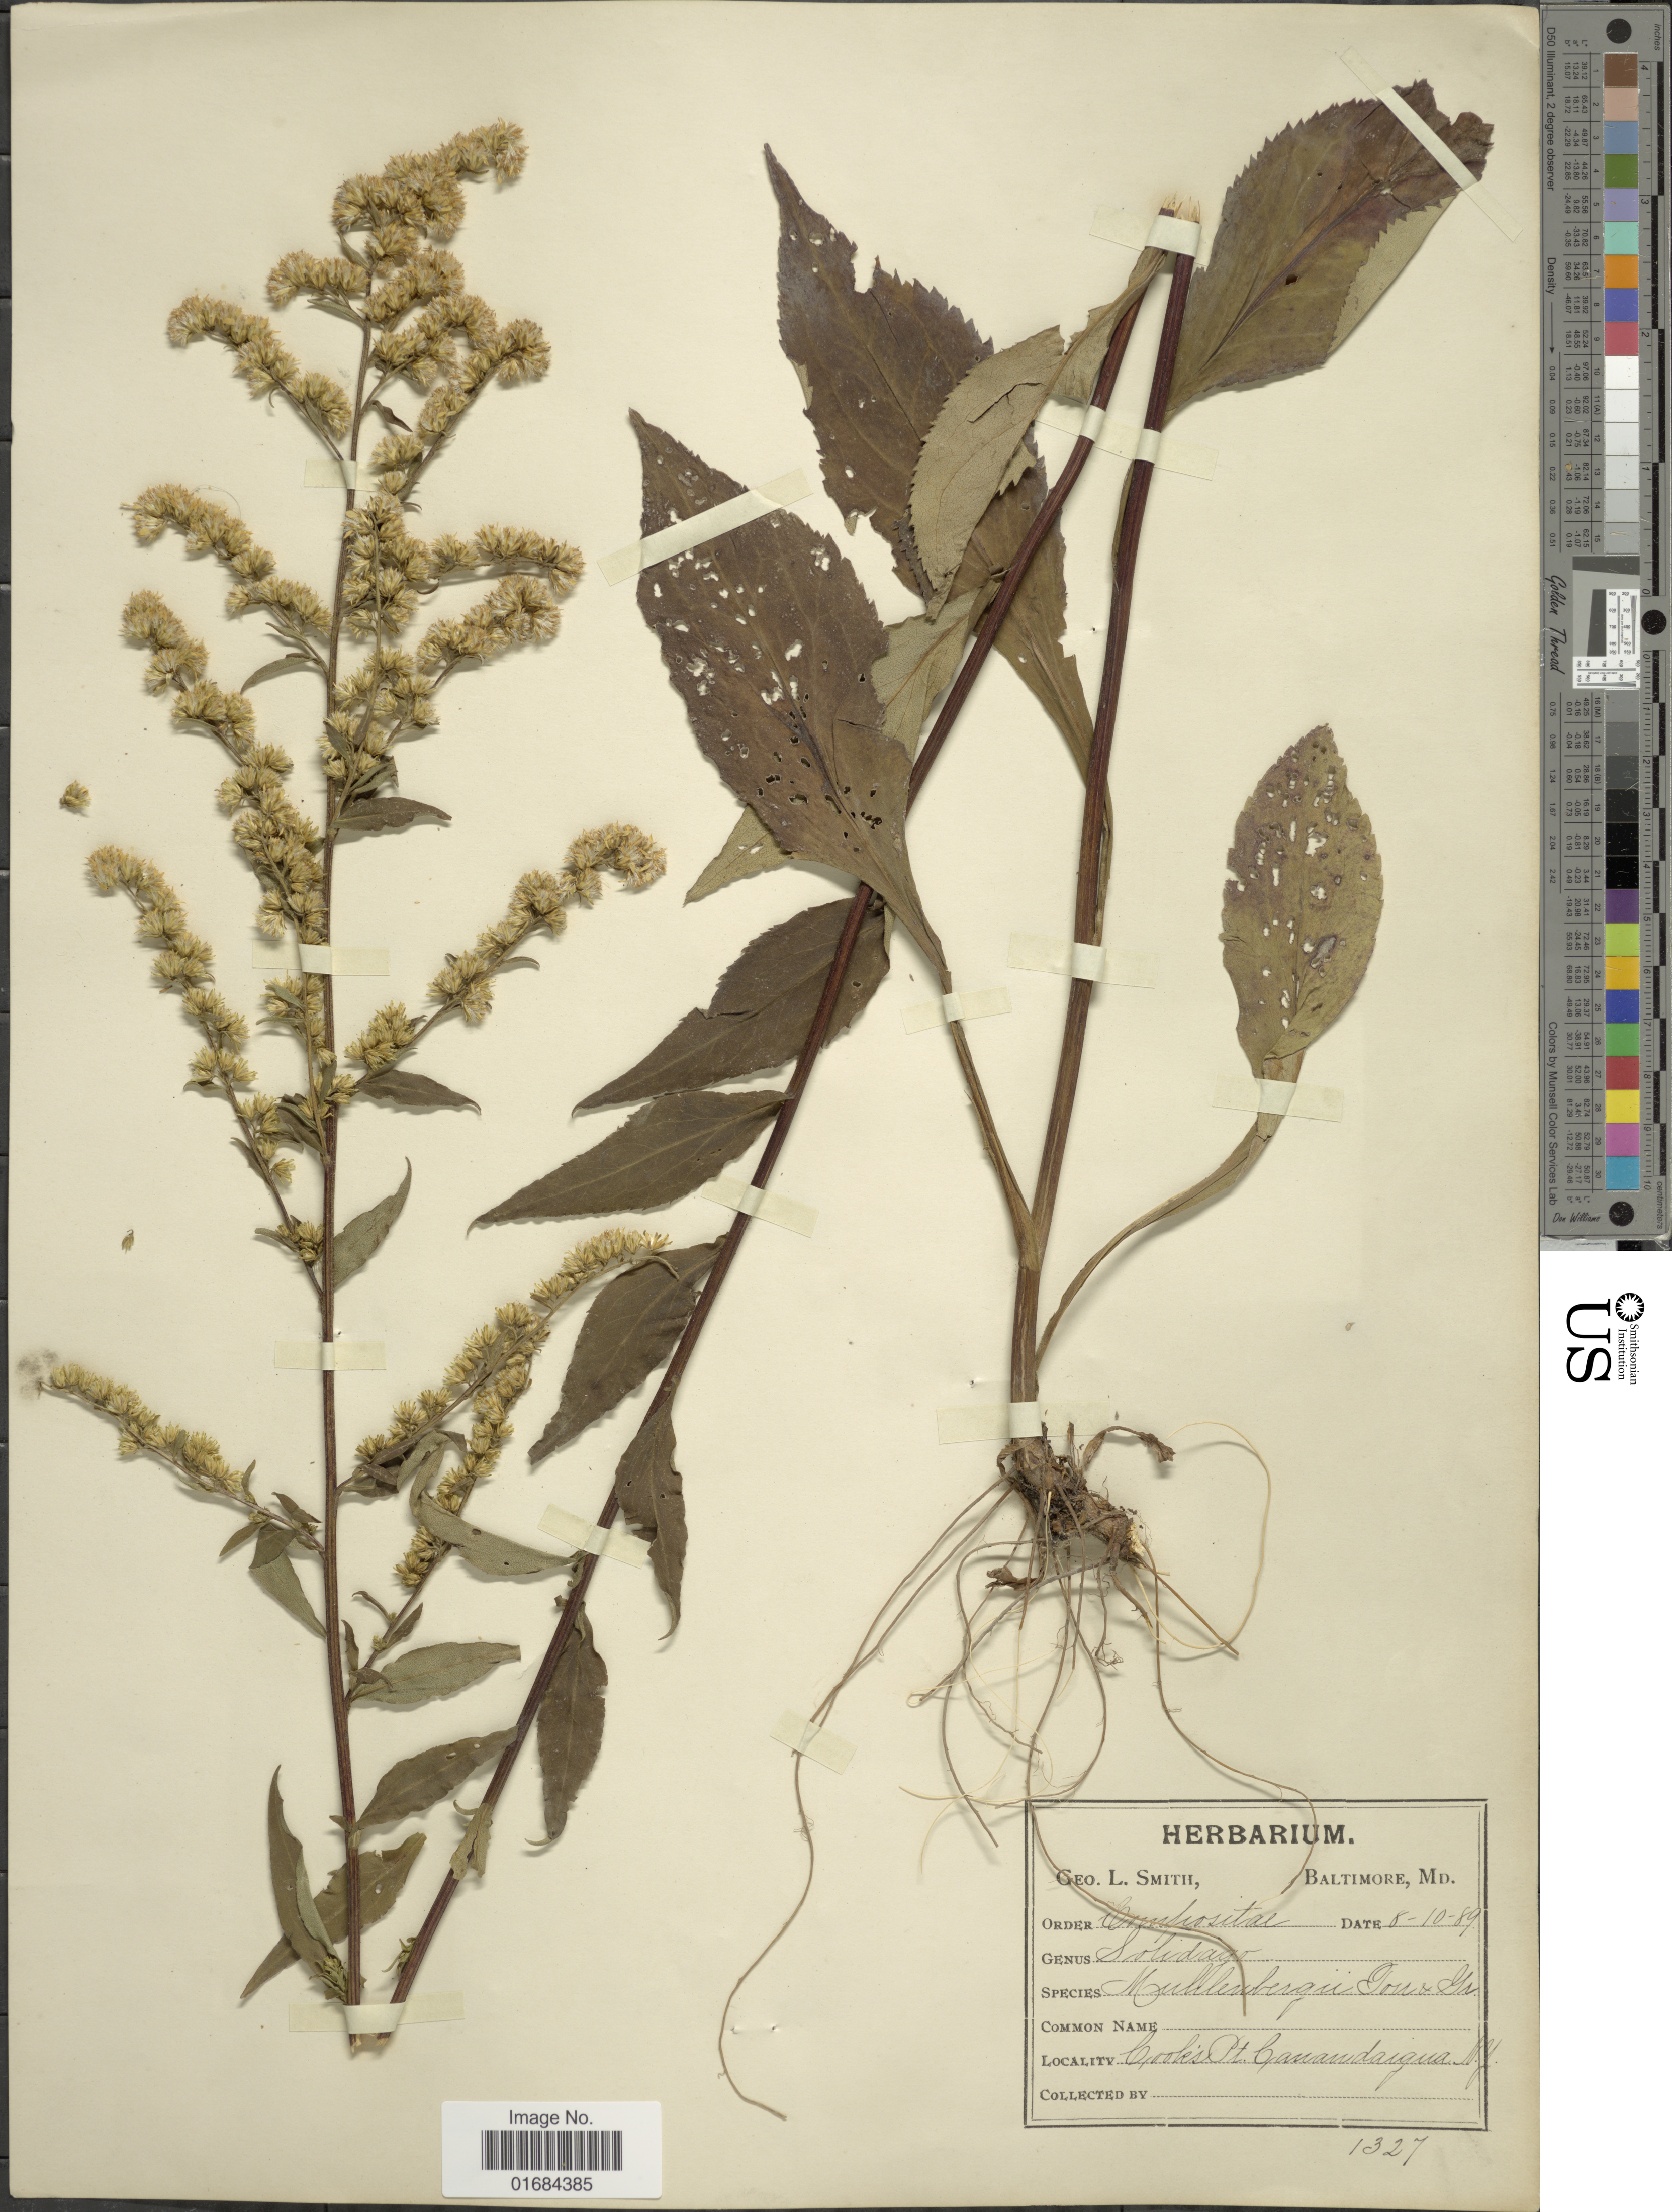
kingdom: Plantae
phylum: Tracheophyta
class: Magnoliopsida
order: Asterales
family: Asteraceae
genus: Solidago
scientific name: Solidago arguta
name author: Aiton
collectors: Geo. L. Smith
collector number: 1327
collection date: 1889-08-10 or 1889-10-08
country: United States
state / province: New York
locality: Crooks Pt., Canandaigua